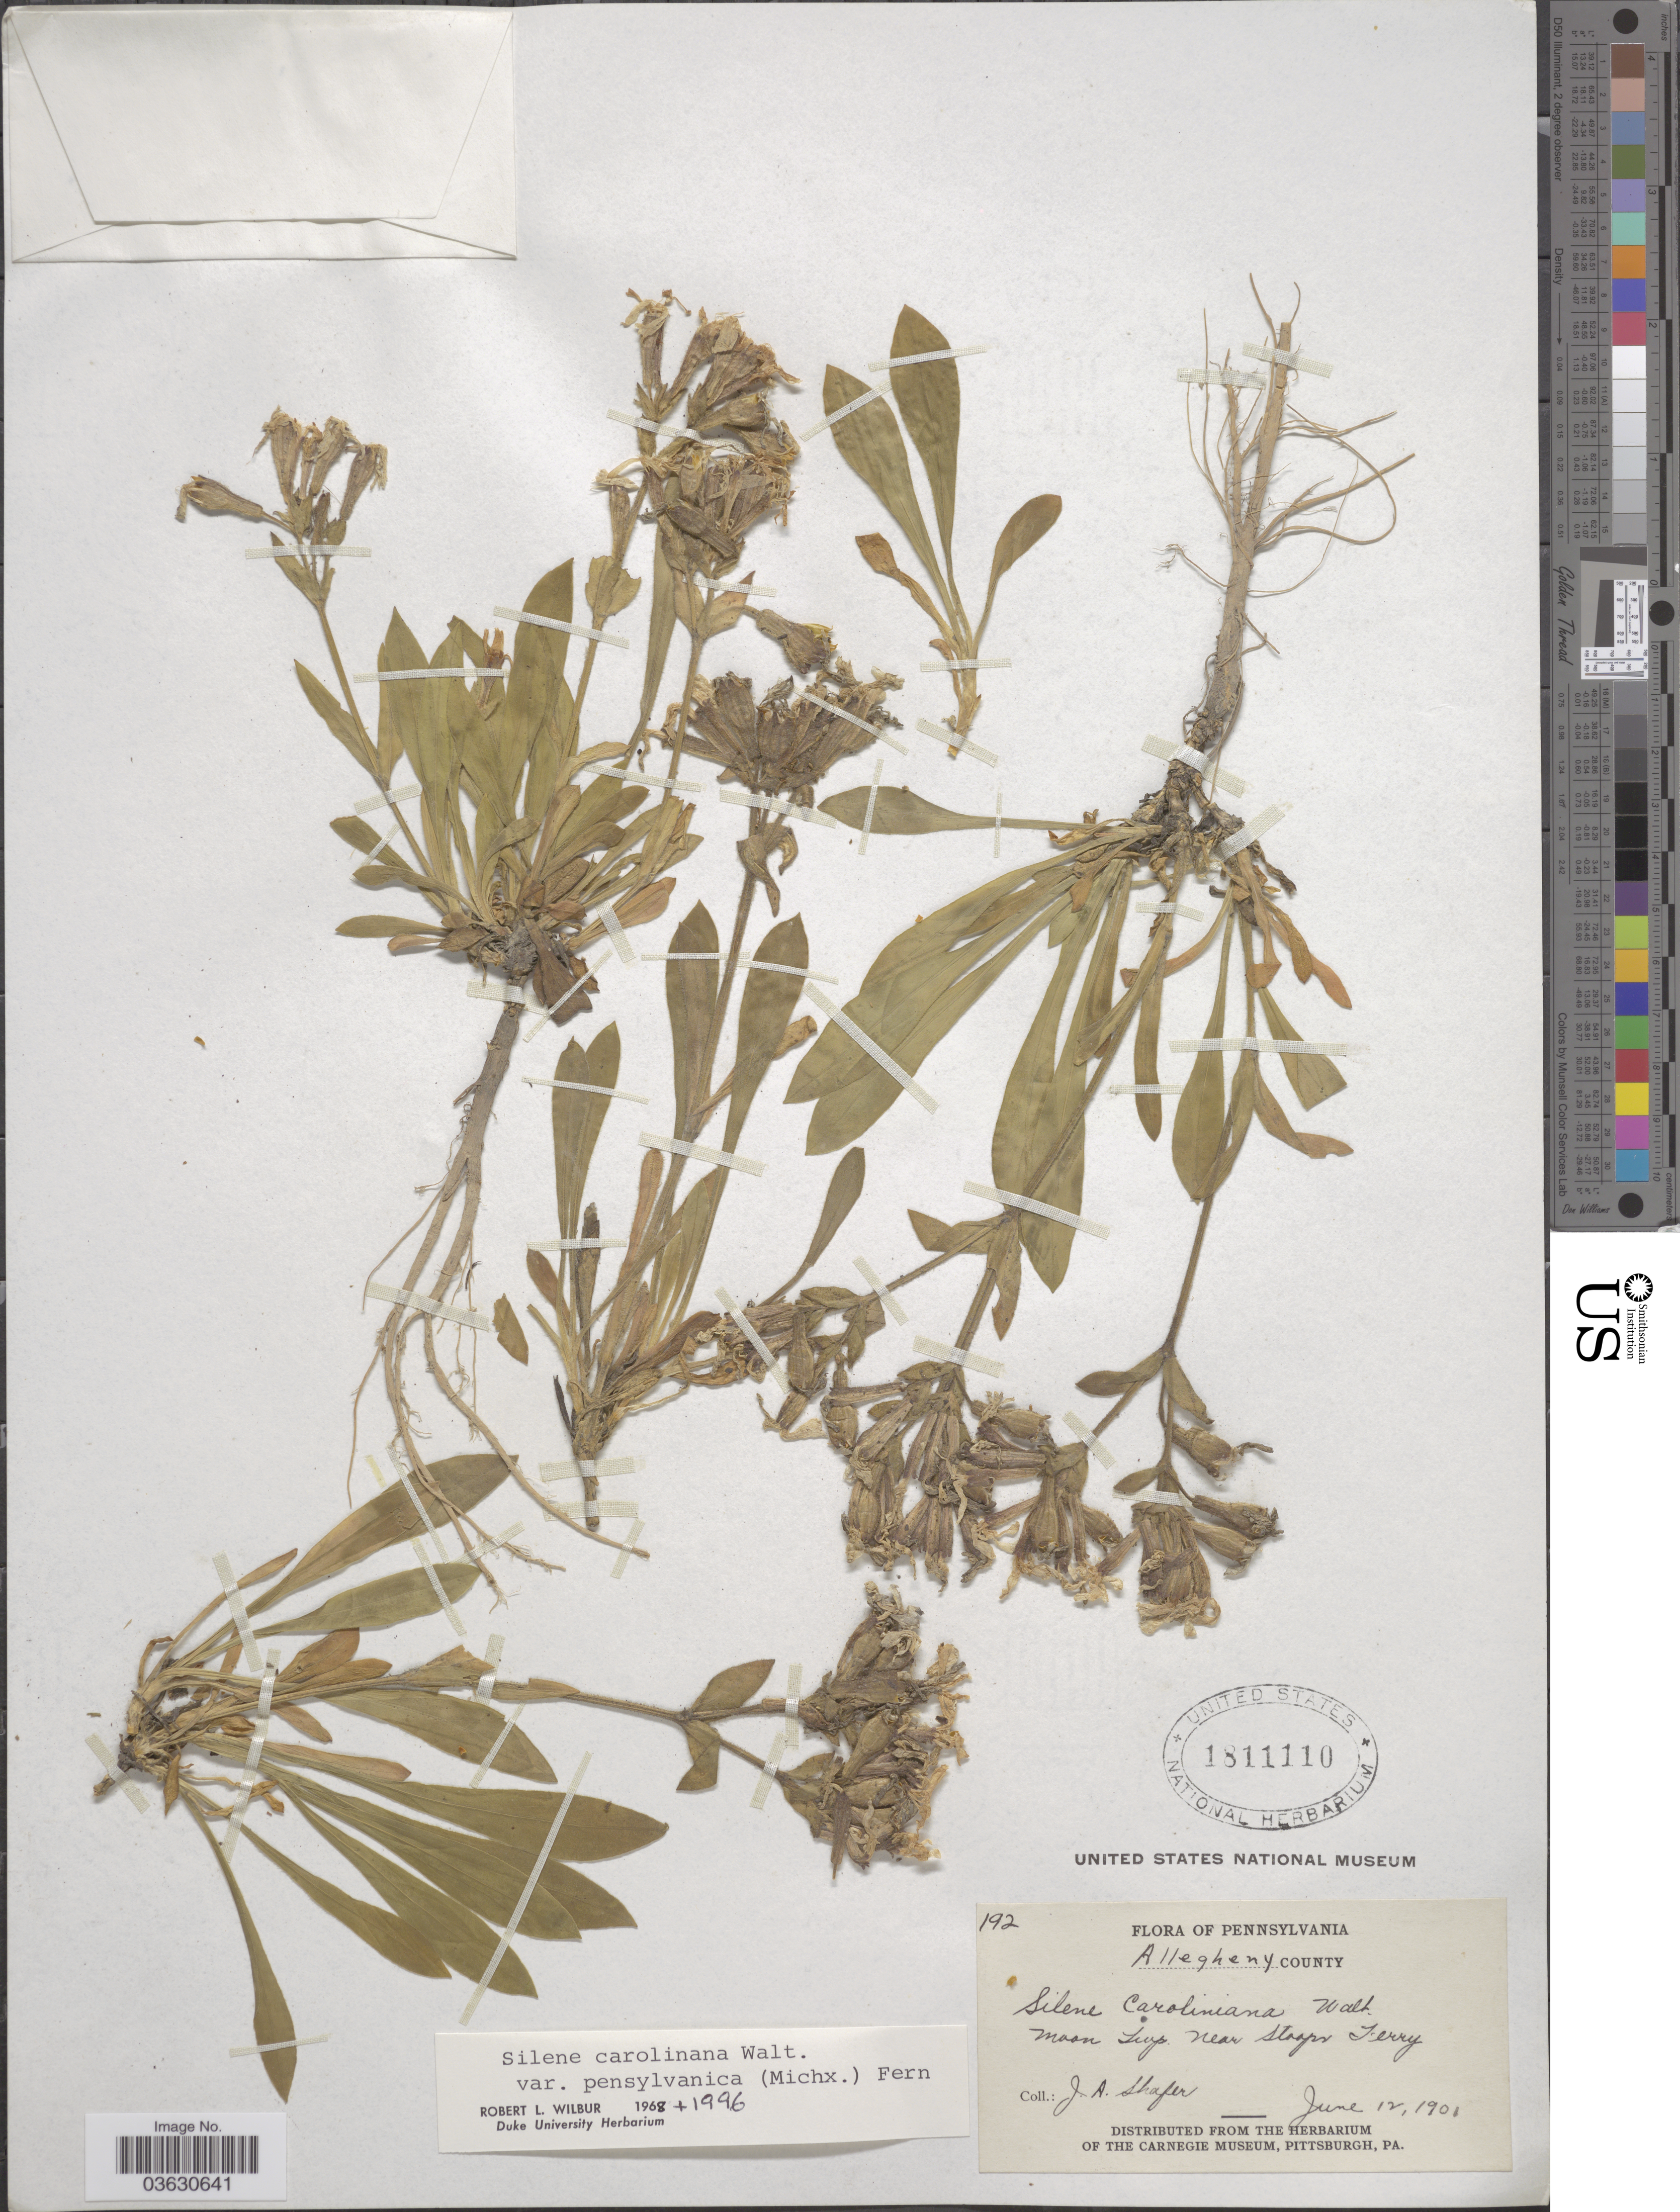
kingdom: Plantae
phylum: Tracheophyta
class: Magnoliopsida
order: Caryophyllales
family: Caryophyllaceae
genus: Silene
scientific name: Silene caroliniana var. pensylvanica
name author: (Michx.) Fernald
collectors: J. A. Shafer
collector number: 192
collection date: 1901-06-12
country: United States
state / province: Pennsylvania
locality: Allegheny County. Moon Twp. near Stoaps Ferry.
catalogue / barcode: US 1811110